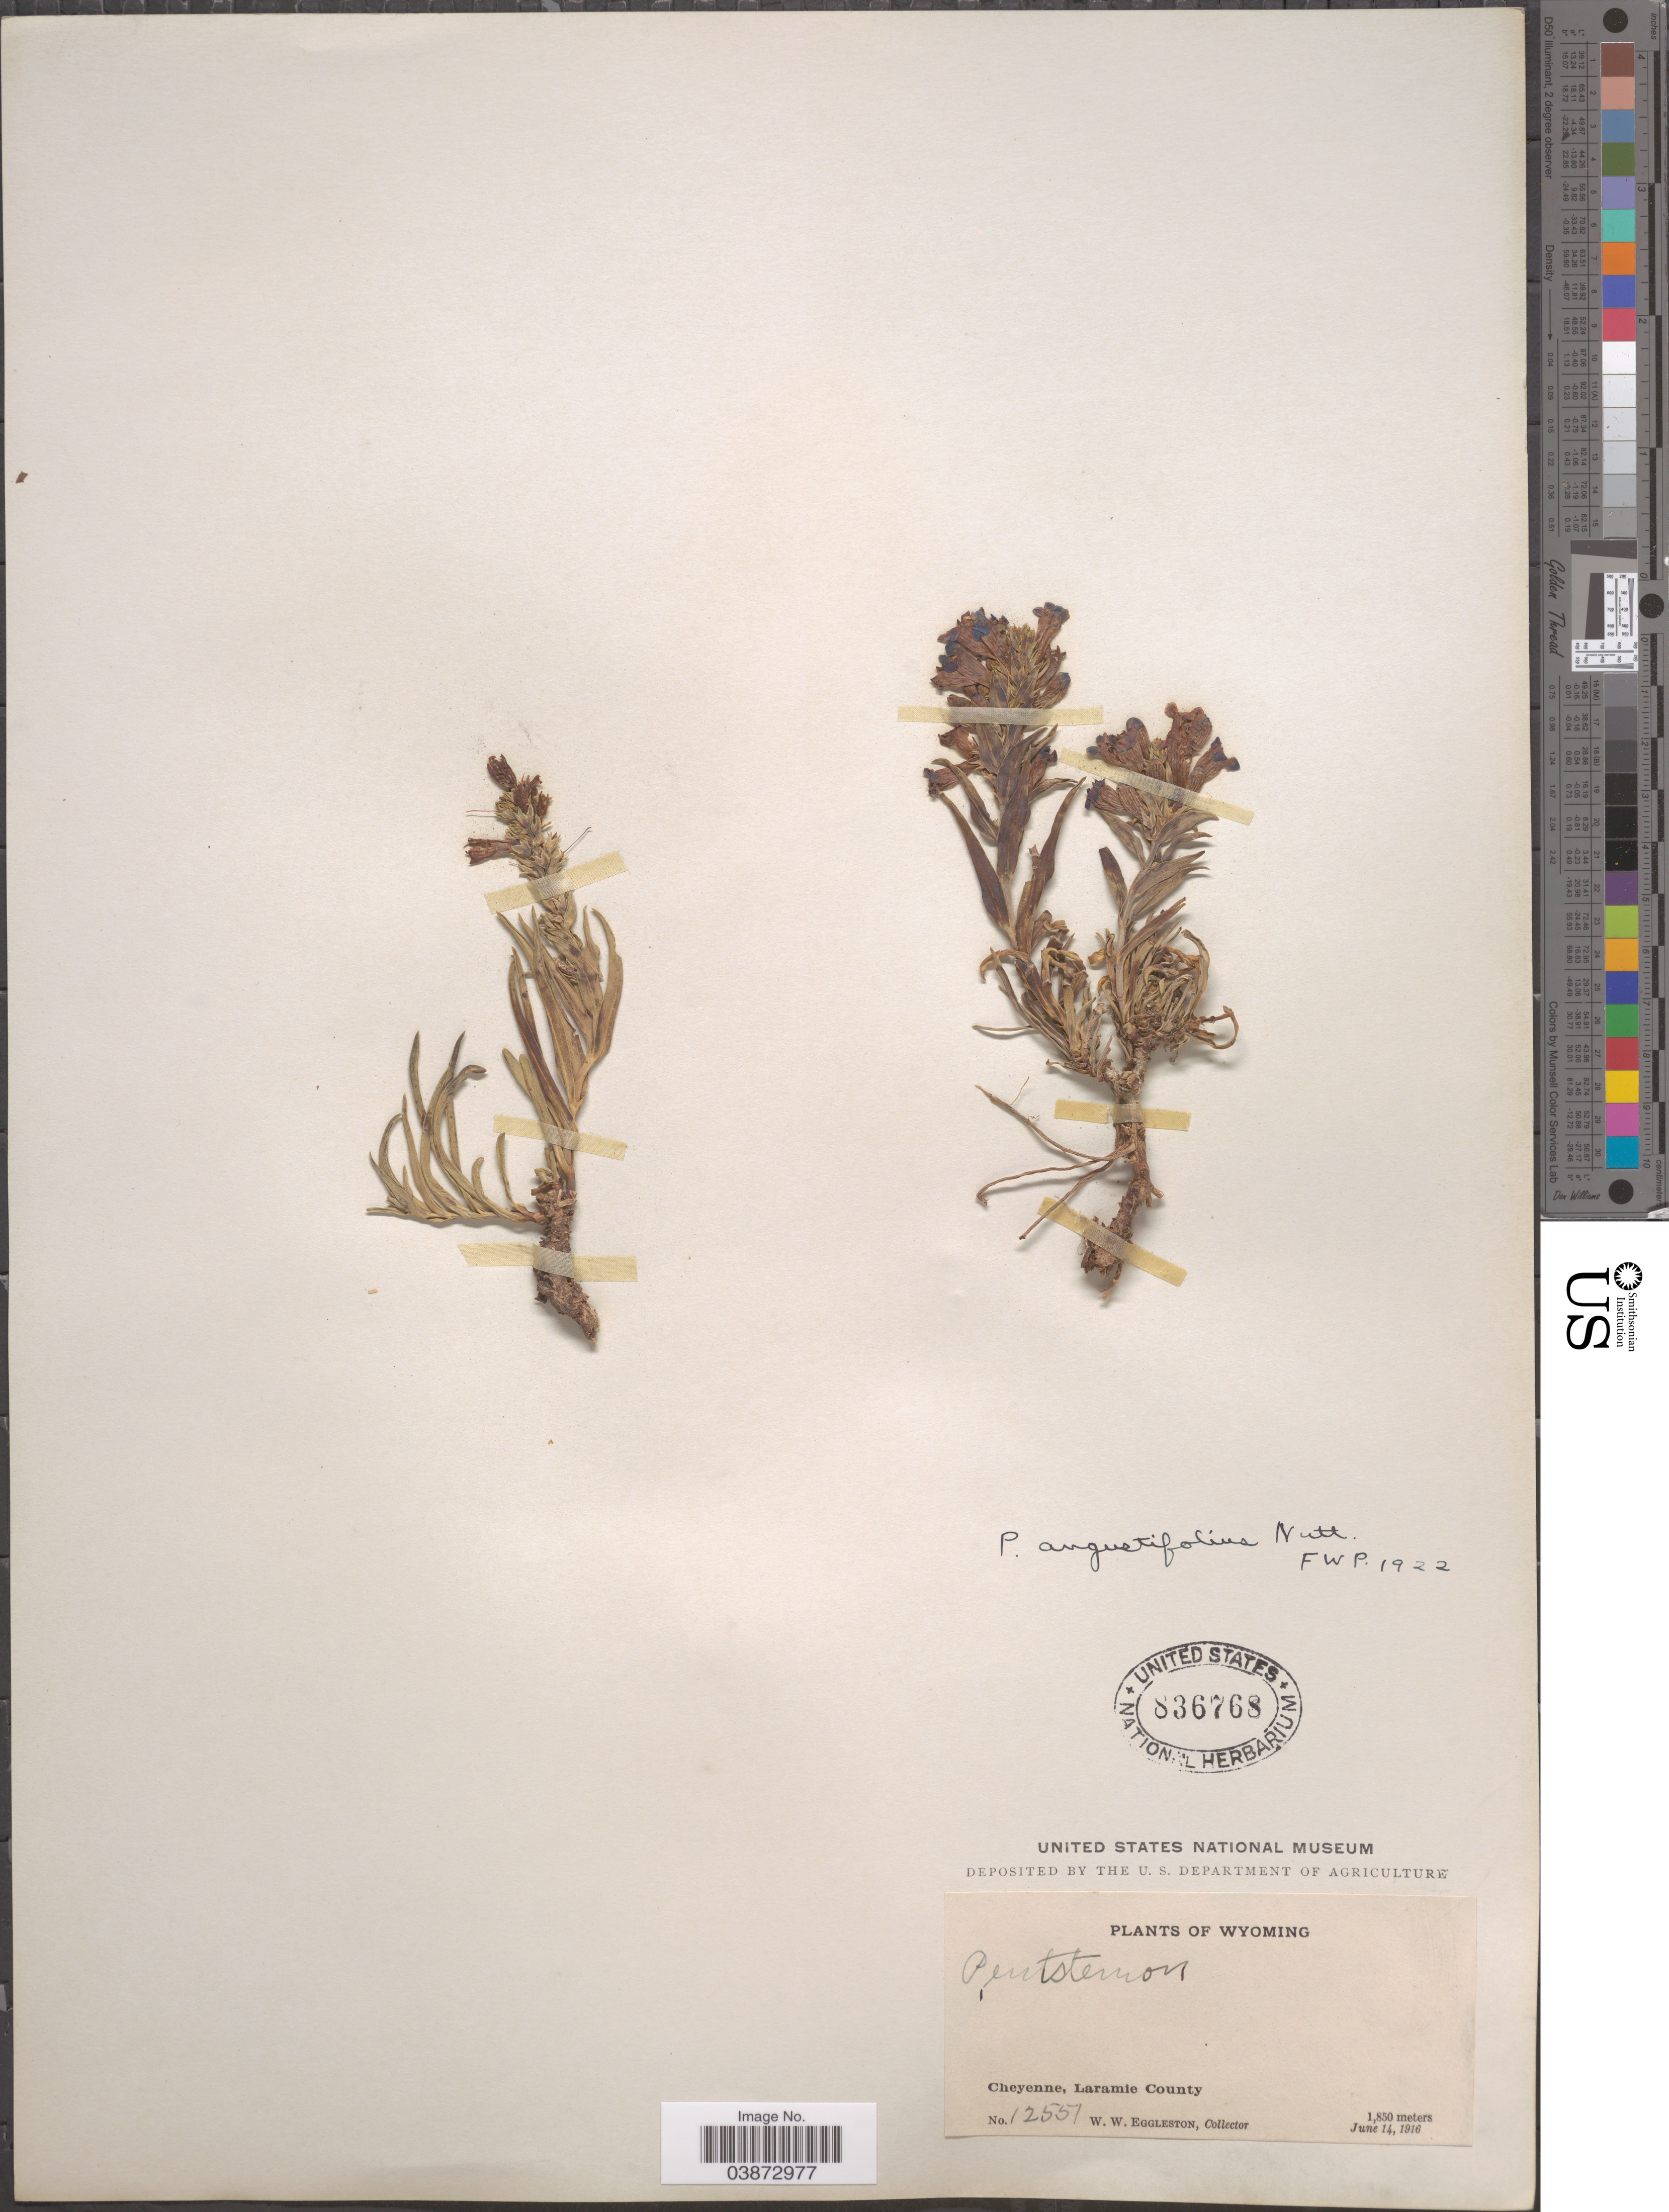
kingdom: Plantae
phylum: Tracheophyta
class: Magnoliopsida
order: Lamiales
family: Plantaginaceae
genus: Penstemon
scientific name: Penstemon angustifolius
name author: Nutt. ex Pursh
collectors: W. W. Eggleston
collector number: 12551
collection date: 1916-06-14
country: United States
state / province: Wyoming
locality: Cheyenne, Laramie County.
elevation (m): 1850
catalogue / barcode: US 836768